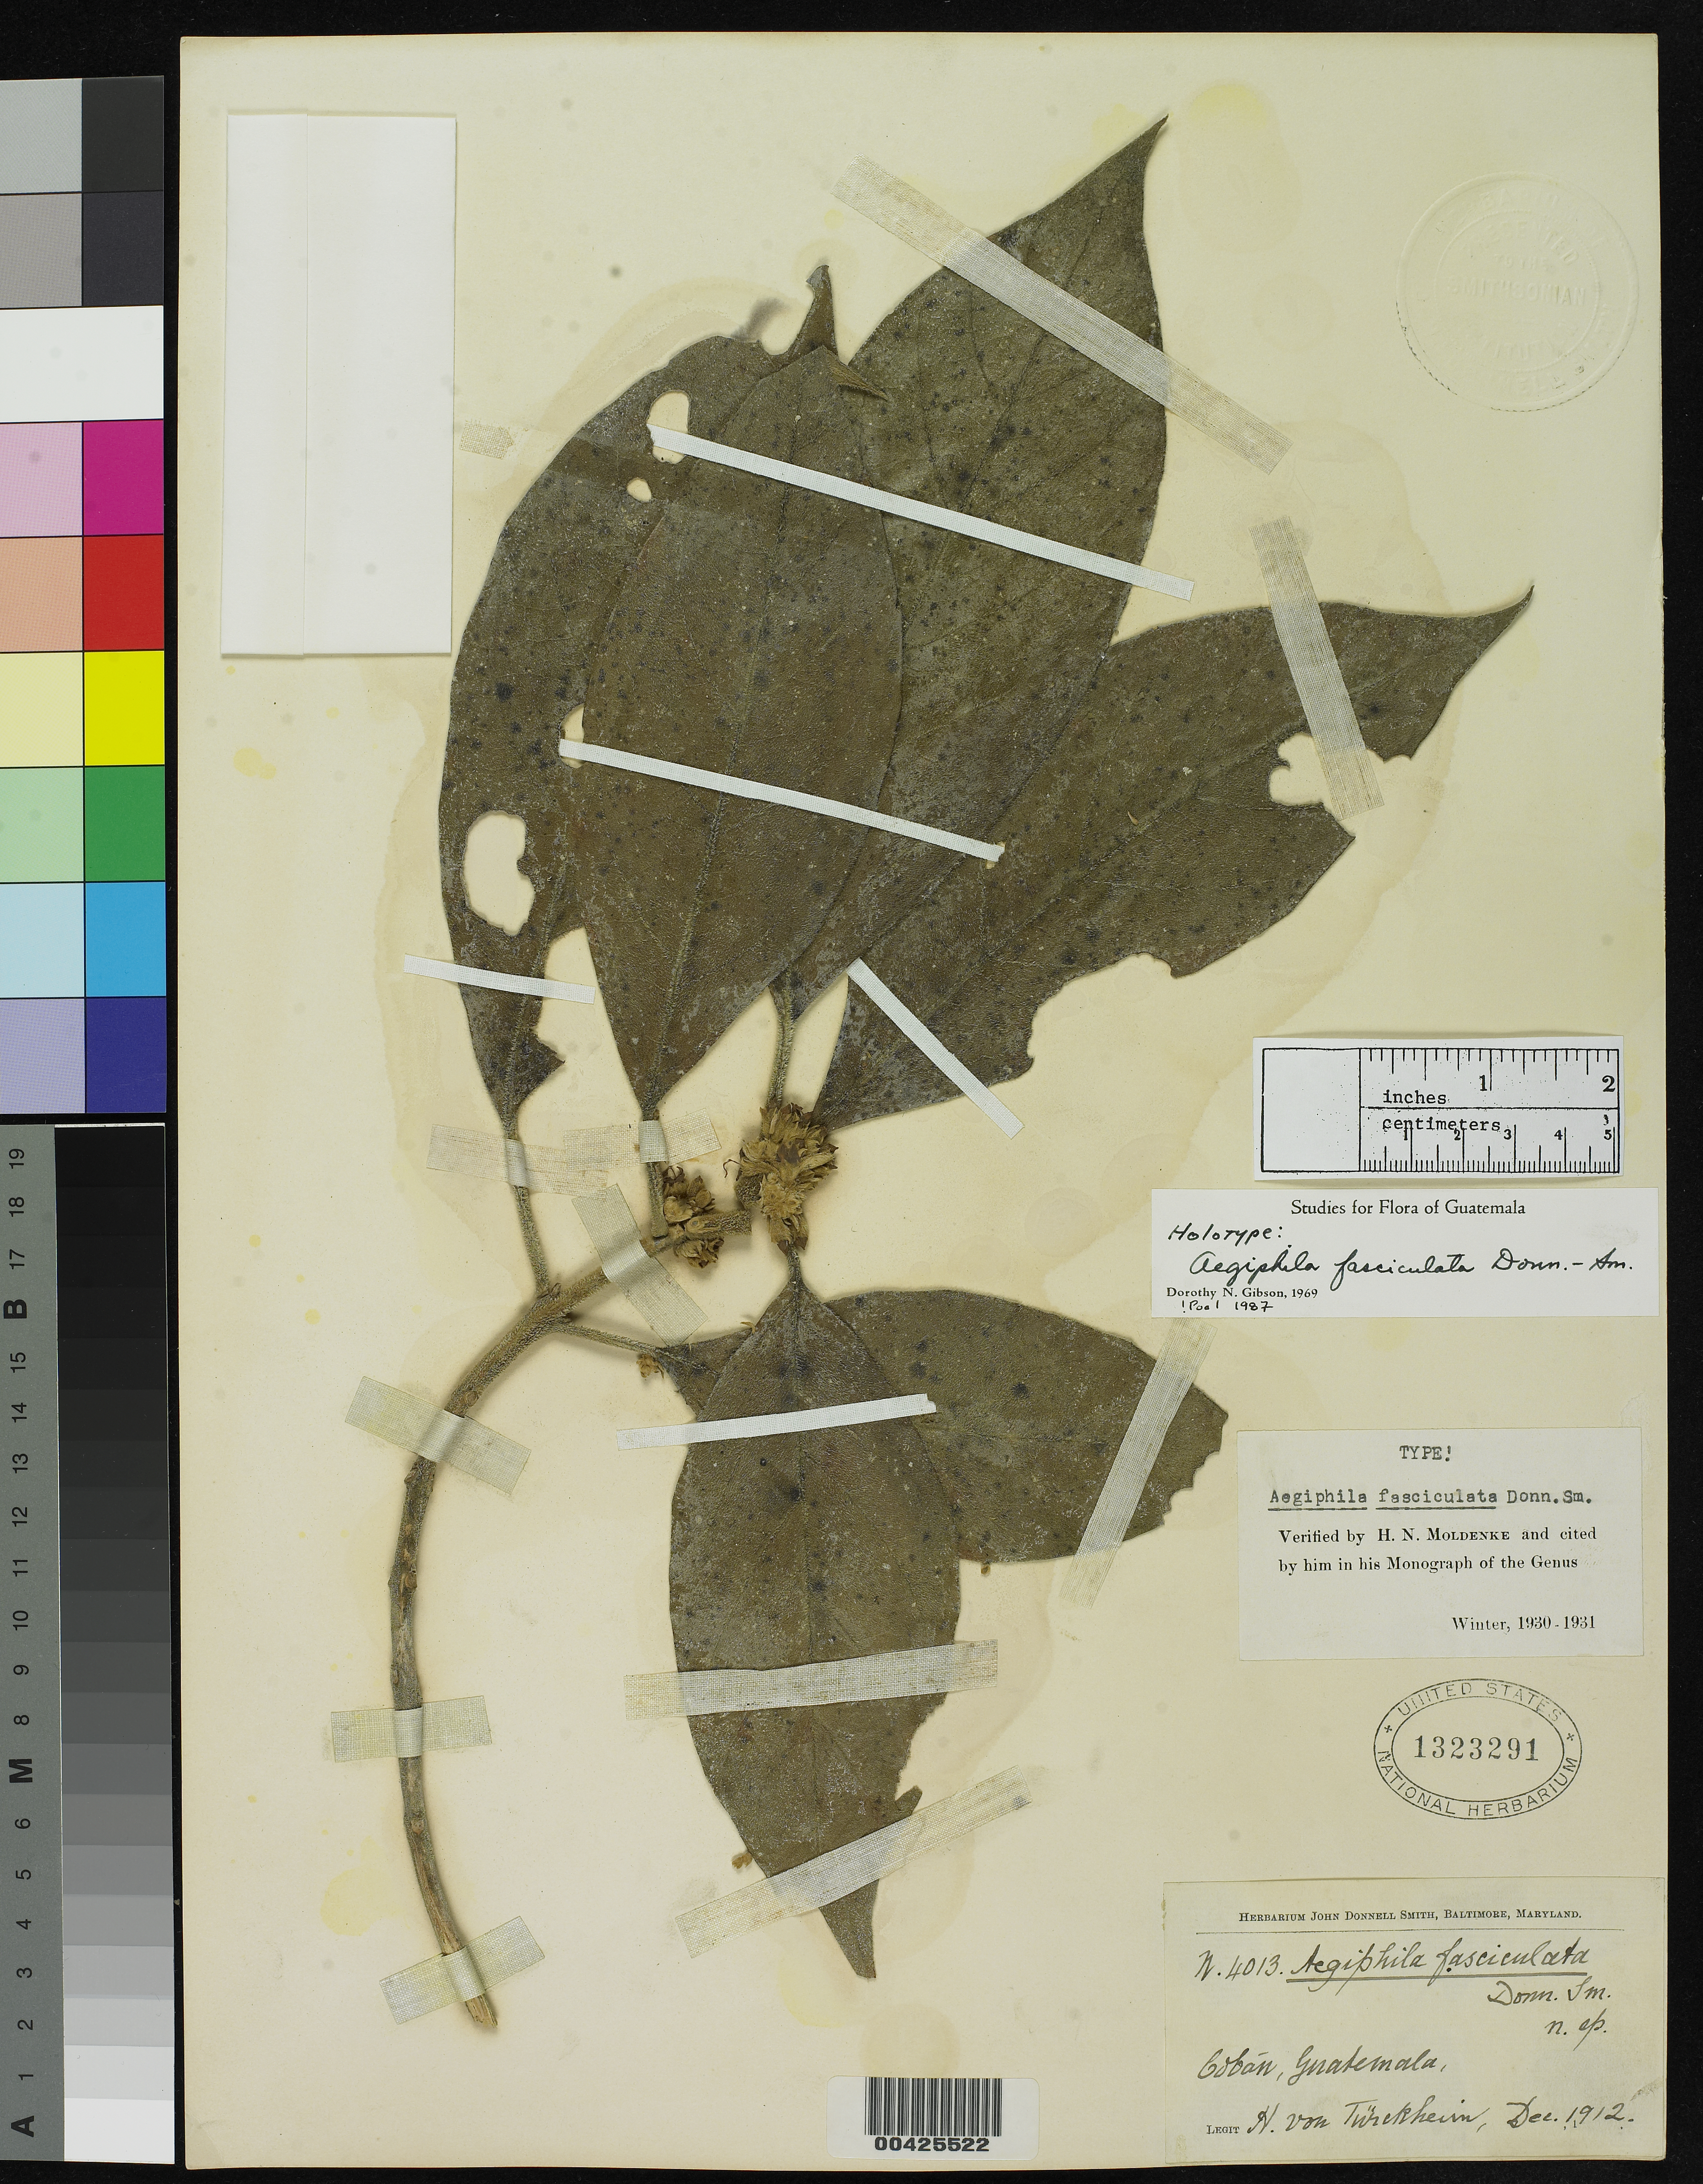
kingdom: Plantae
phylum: Tracheophyta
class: Magnoliopsida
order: Lamiales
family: Lamiaceae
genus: Aegiphila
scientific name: Aegiphila fasciculata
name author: Donn. Sm.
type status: Holotype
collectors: H. von Türckheim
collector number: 4013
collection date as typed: Dec 1912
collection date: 1912-12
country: Guatemala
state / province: Alta Verapaz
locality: Cobán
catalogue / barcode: US 1323291